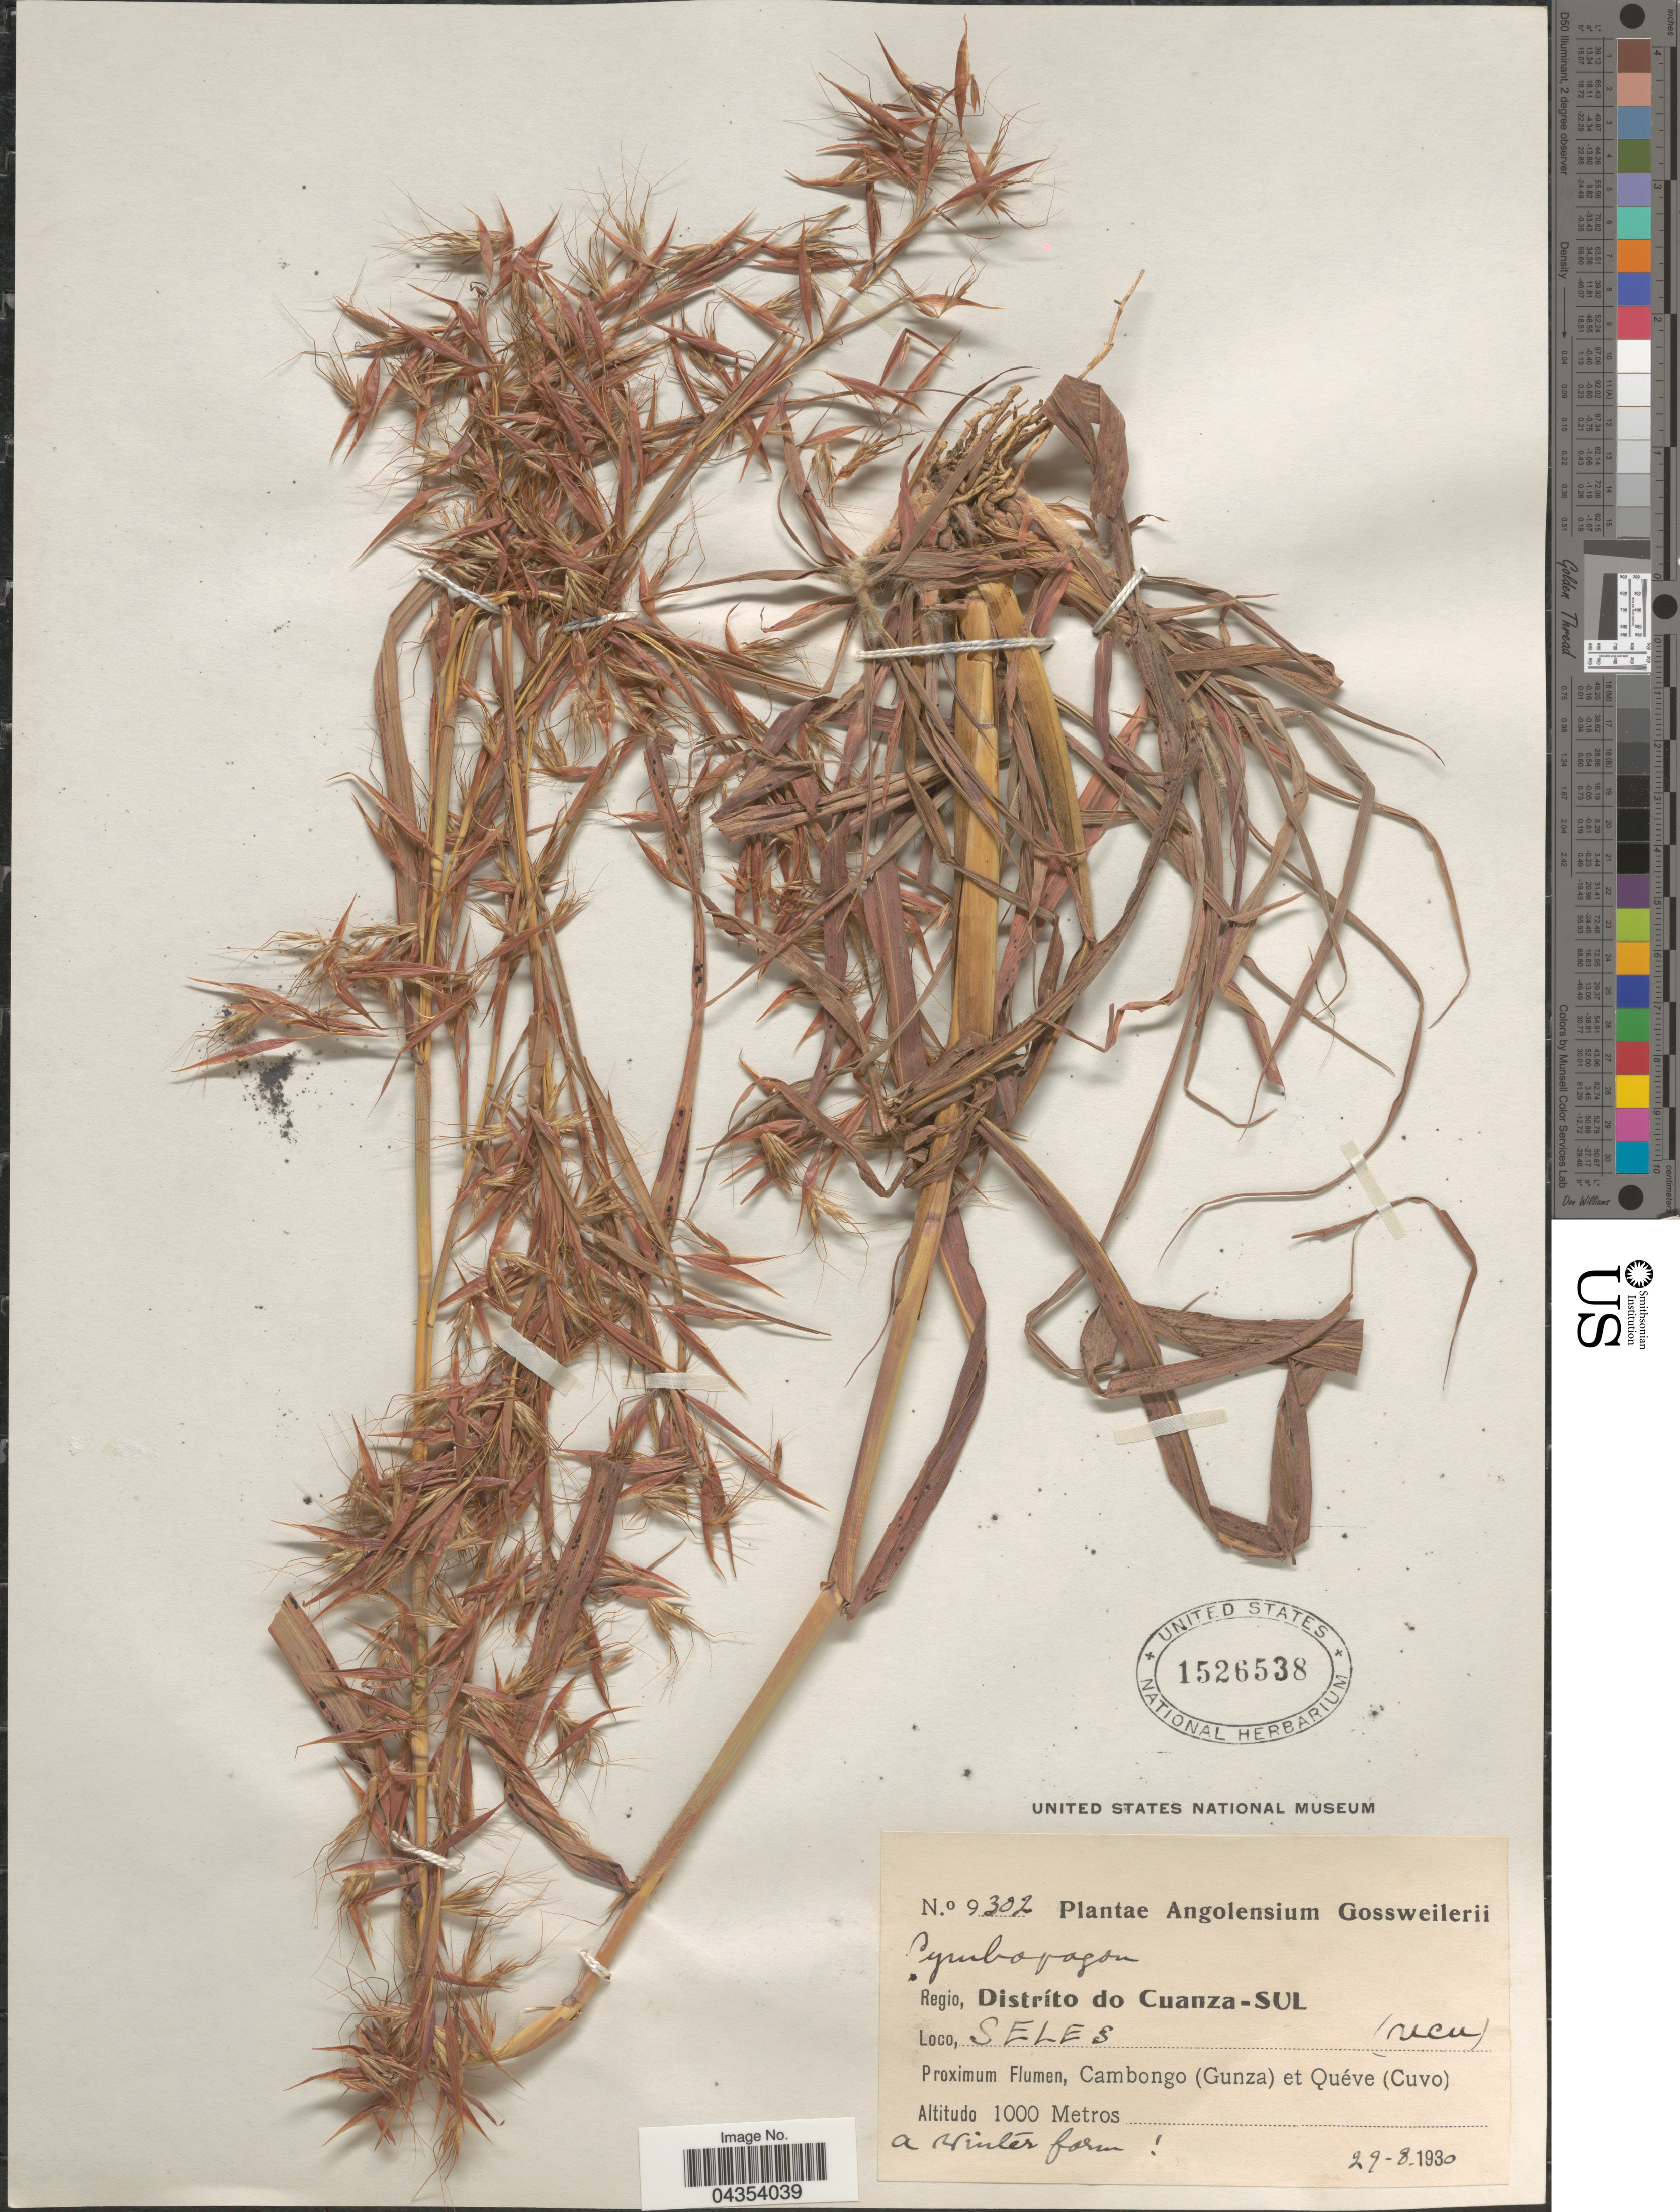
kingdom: Plantae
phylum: Tracheophyta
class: Liliopsida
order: Poales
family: Poaceae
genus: Hyparrhenia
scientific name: Hyparrhenia sp.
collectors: -. Gossweiler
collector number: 9302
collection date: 1930-08-29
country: Angola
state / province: Cuanza Sul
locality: Regio, Distríto do Cuanza-Sul. Seles. Proximum Flumen, Cambongo (Gunza) et Quéve (Cuvo).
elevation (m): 1000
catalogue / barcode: US 1526538